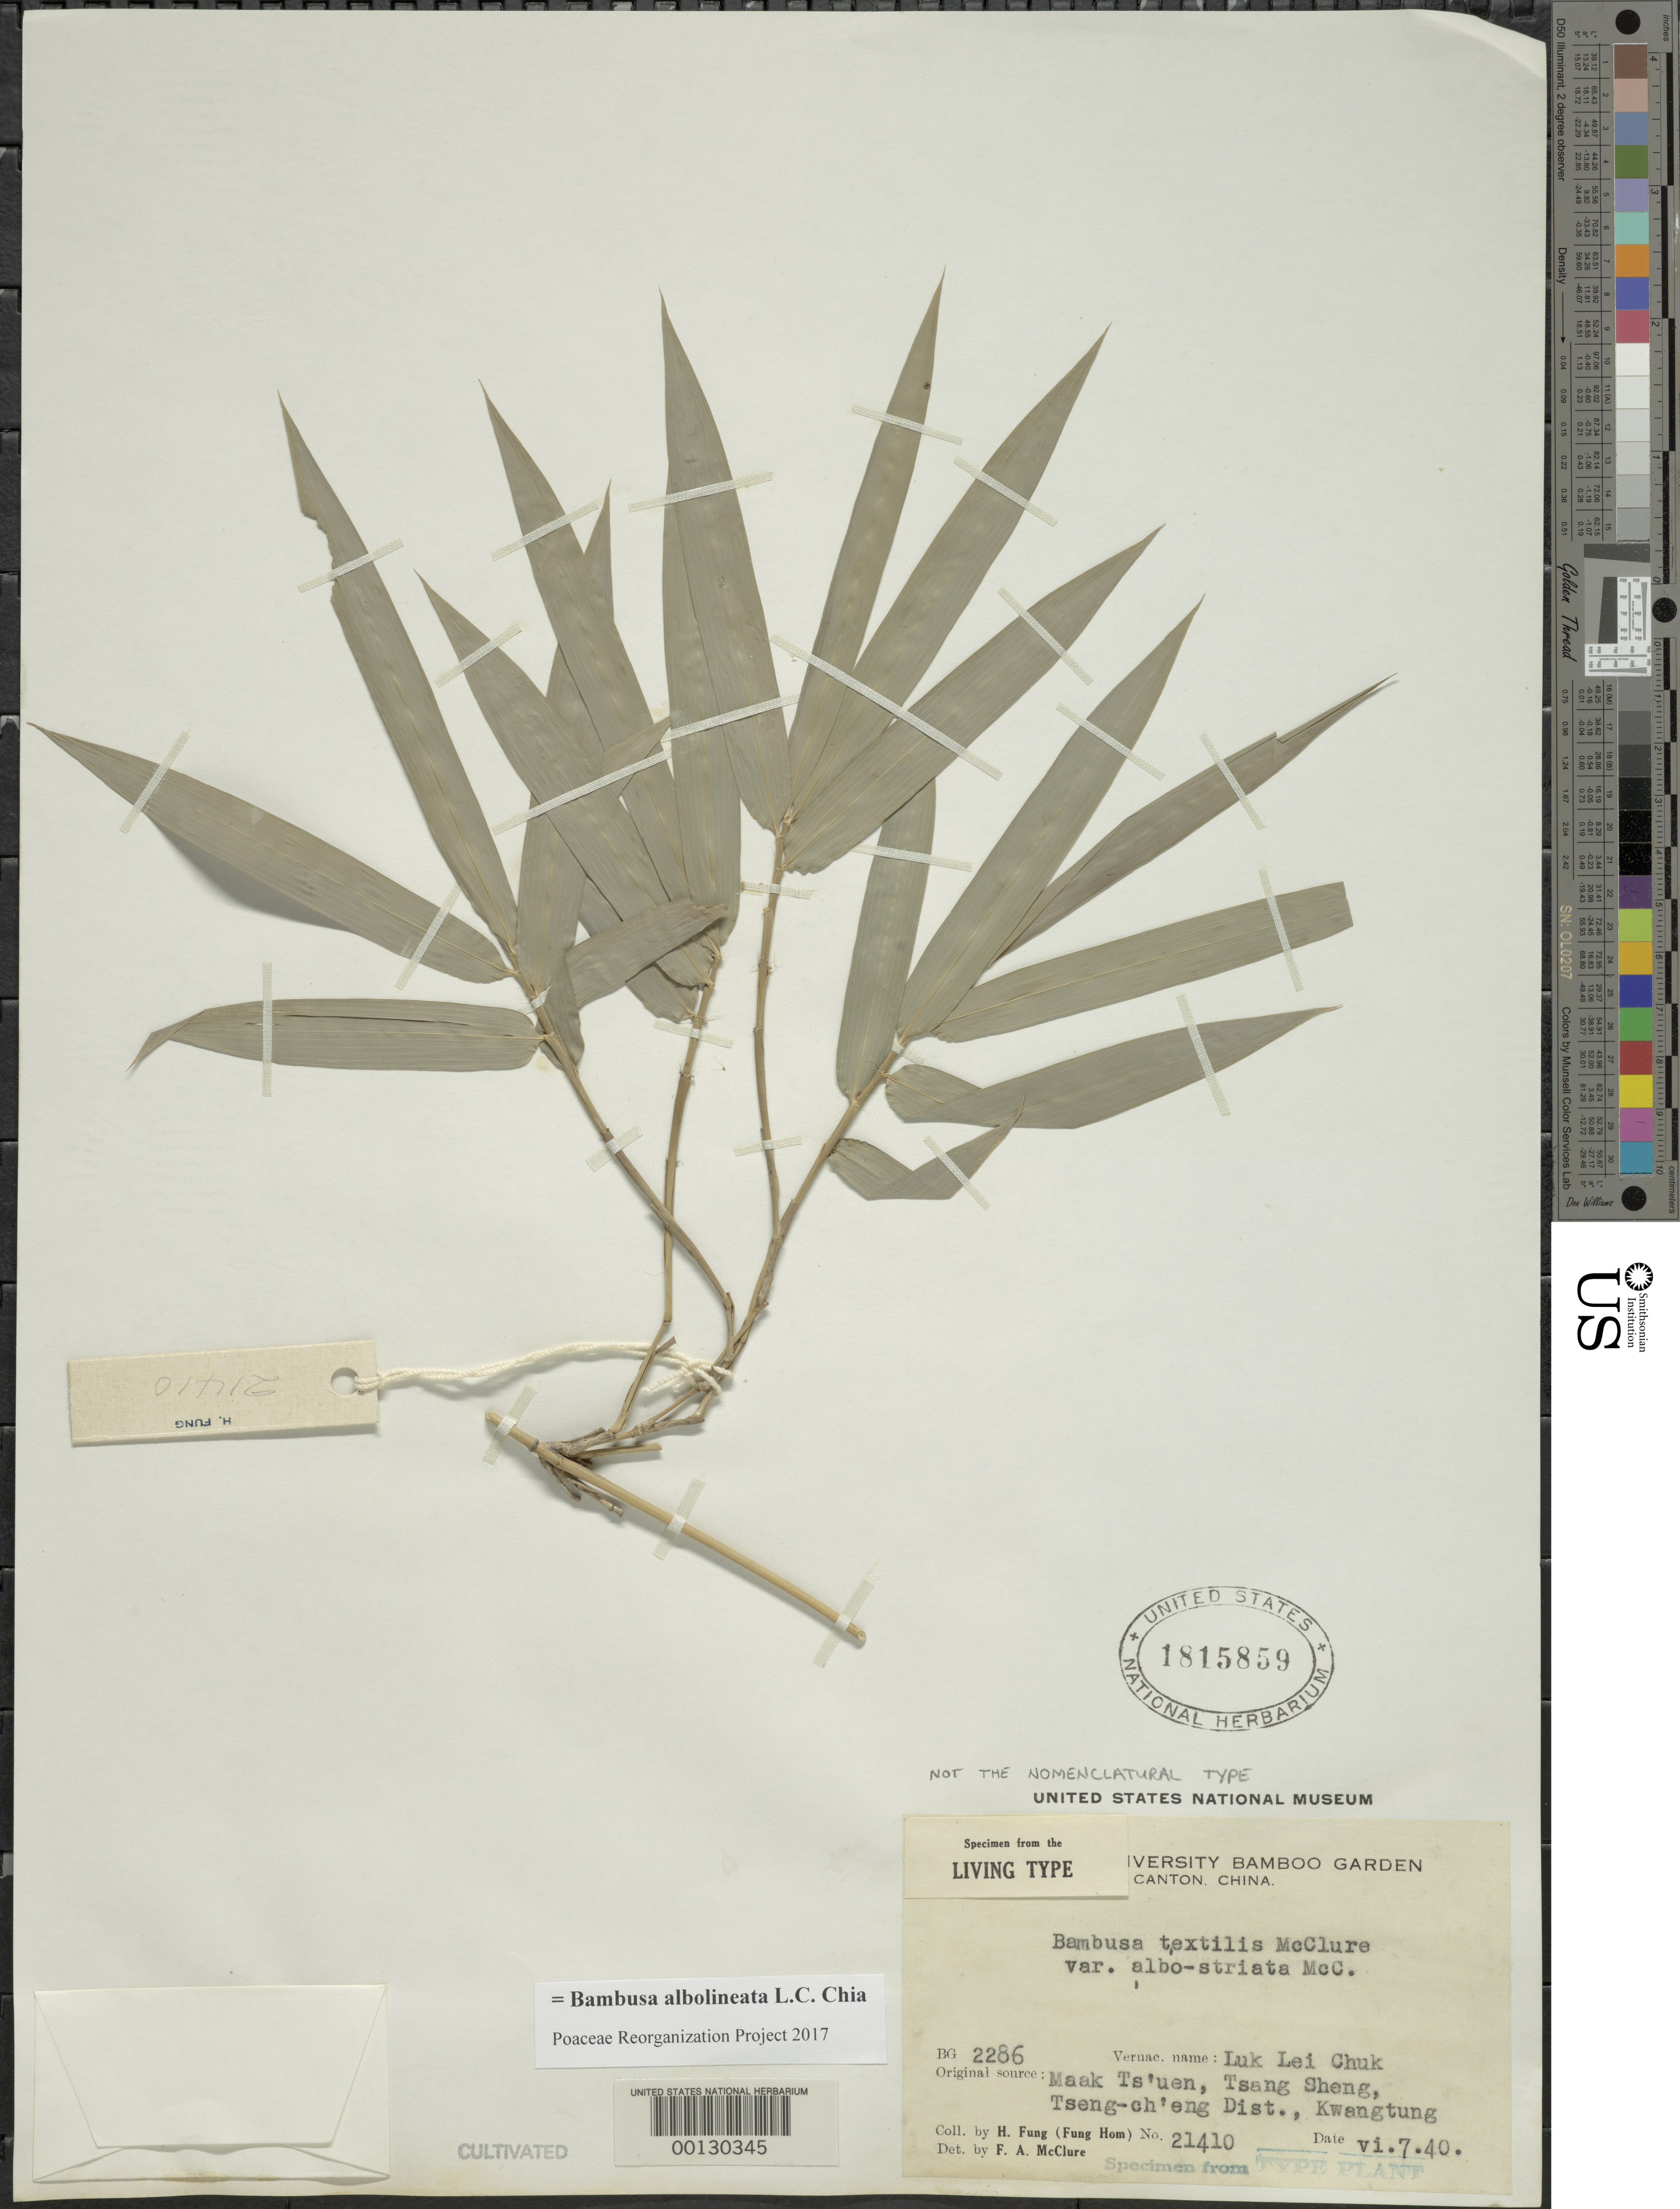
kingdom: Plantae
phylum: Tracheophyta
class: Liliopsida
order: Poales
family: Poaceae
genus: Bambusa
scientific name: Bambusa albolineata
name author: Chia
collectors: H. L. Fung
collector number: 21410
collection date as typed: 07 Jun 1940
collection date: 1940-06-07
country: China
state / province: Guangdong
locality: Canton, luk lei chuk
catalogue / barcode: US 1815859